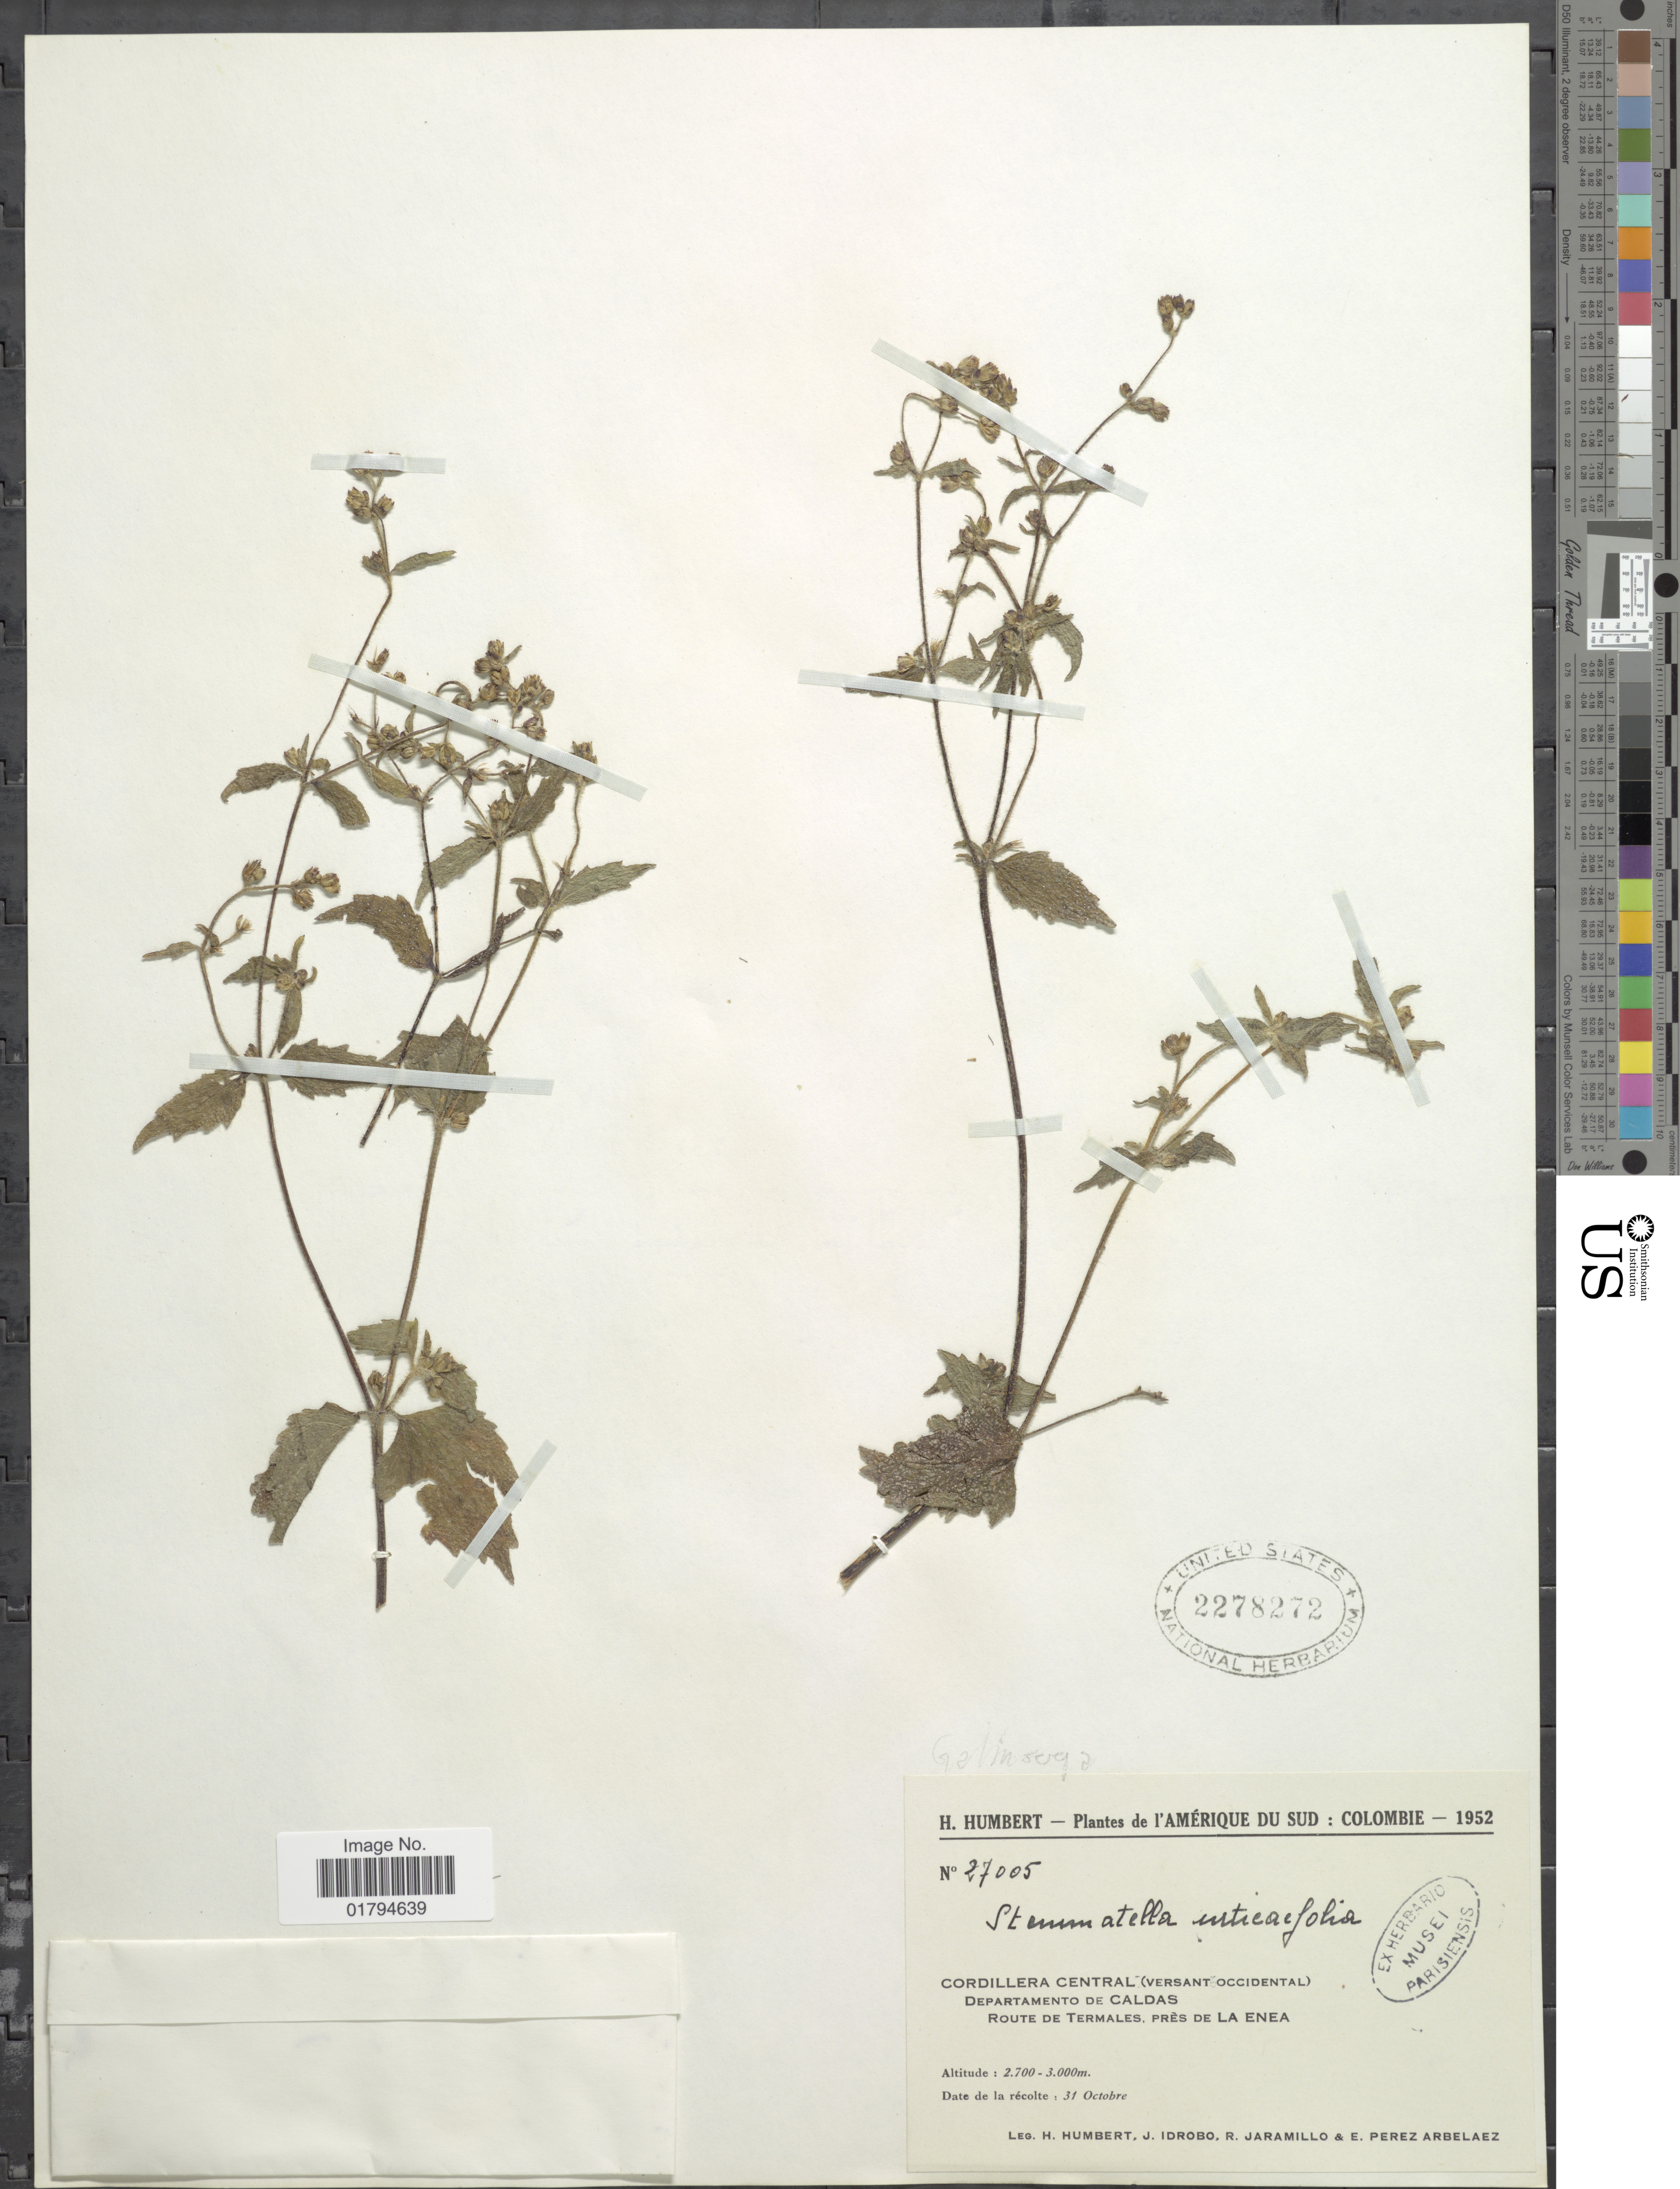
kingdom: Plantae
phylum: Tracheophyta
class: Magnoliopsida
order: Asterales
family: Asteraceae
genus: Galinsoga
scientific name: Galinsoga sp.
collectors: H. Humbert, J. M. Idrobo, R. Jaramillo M. & E. Pérez Arbeláez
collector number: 27005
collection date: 1952-10-31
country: Colombia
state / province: Caldas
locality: Cordillera Central (versant occidental) Route de Termales, pres de la Enea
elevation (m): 2700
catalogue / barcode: US 2278272